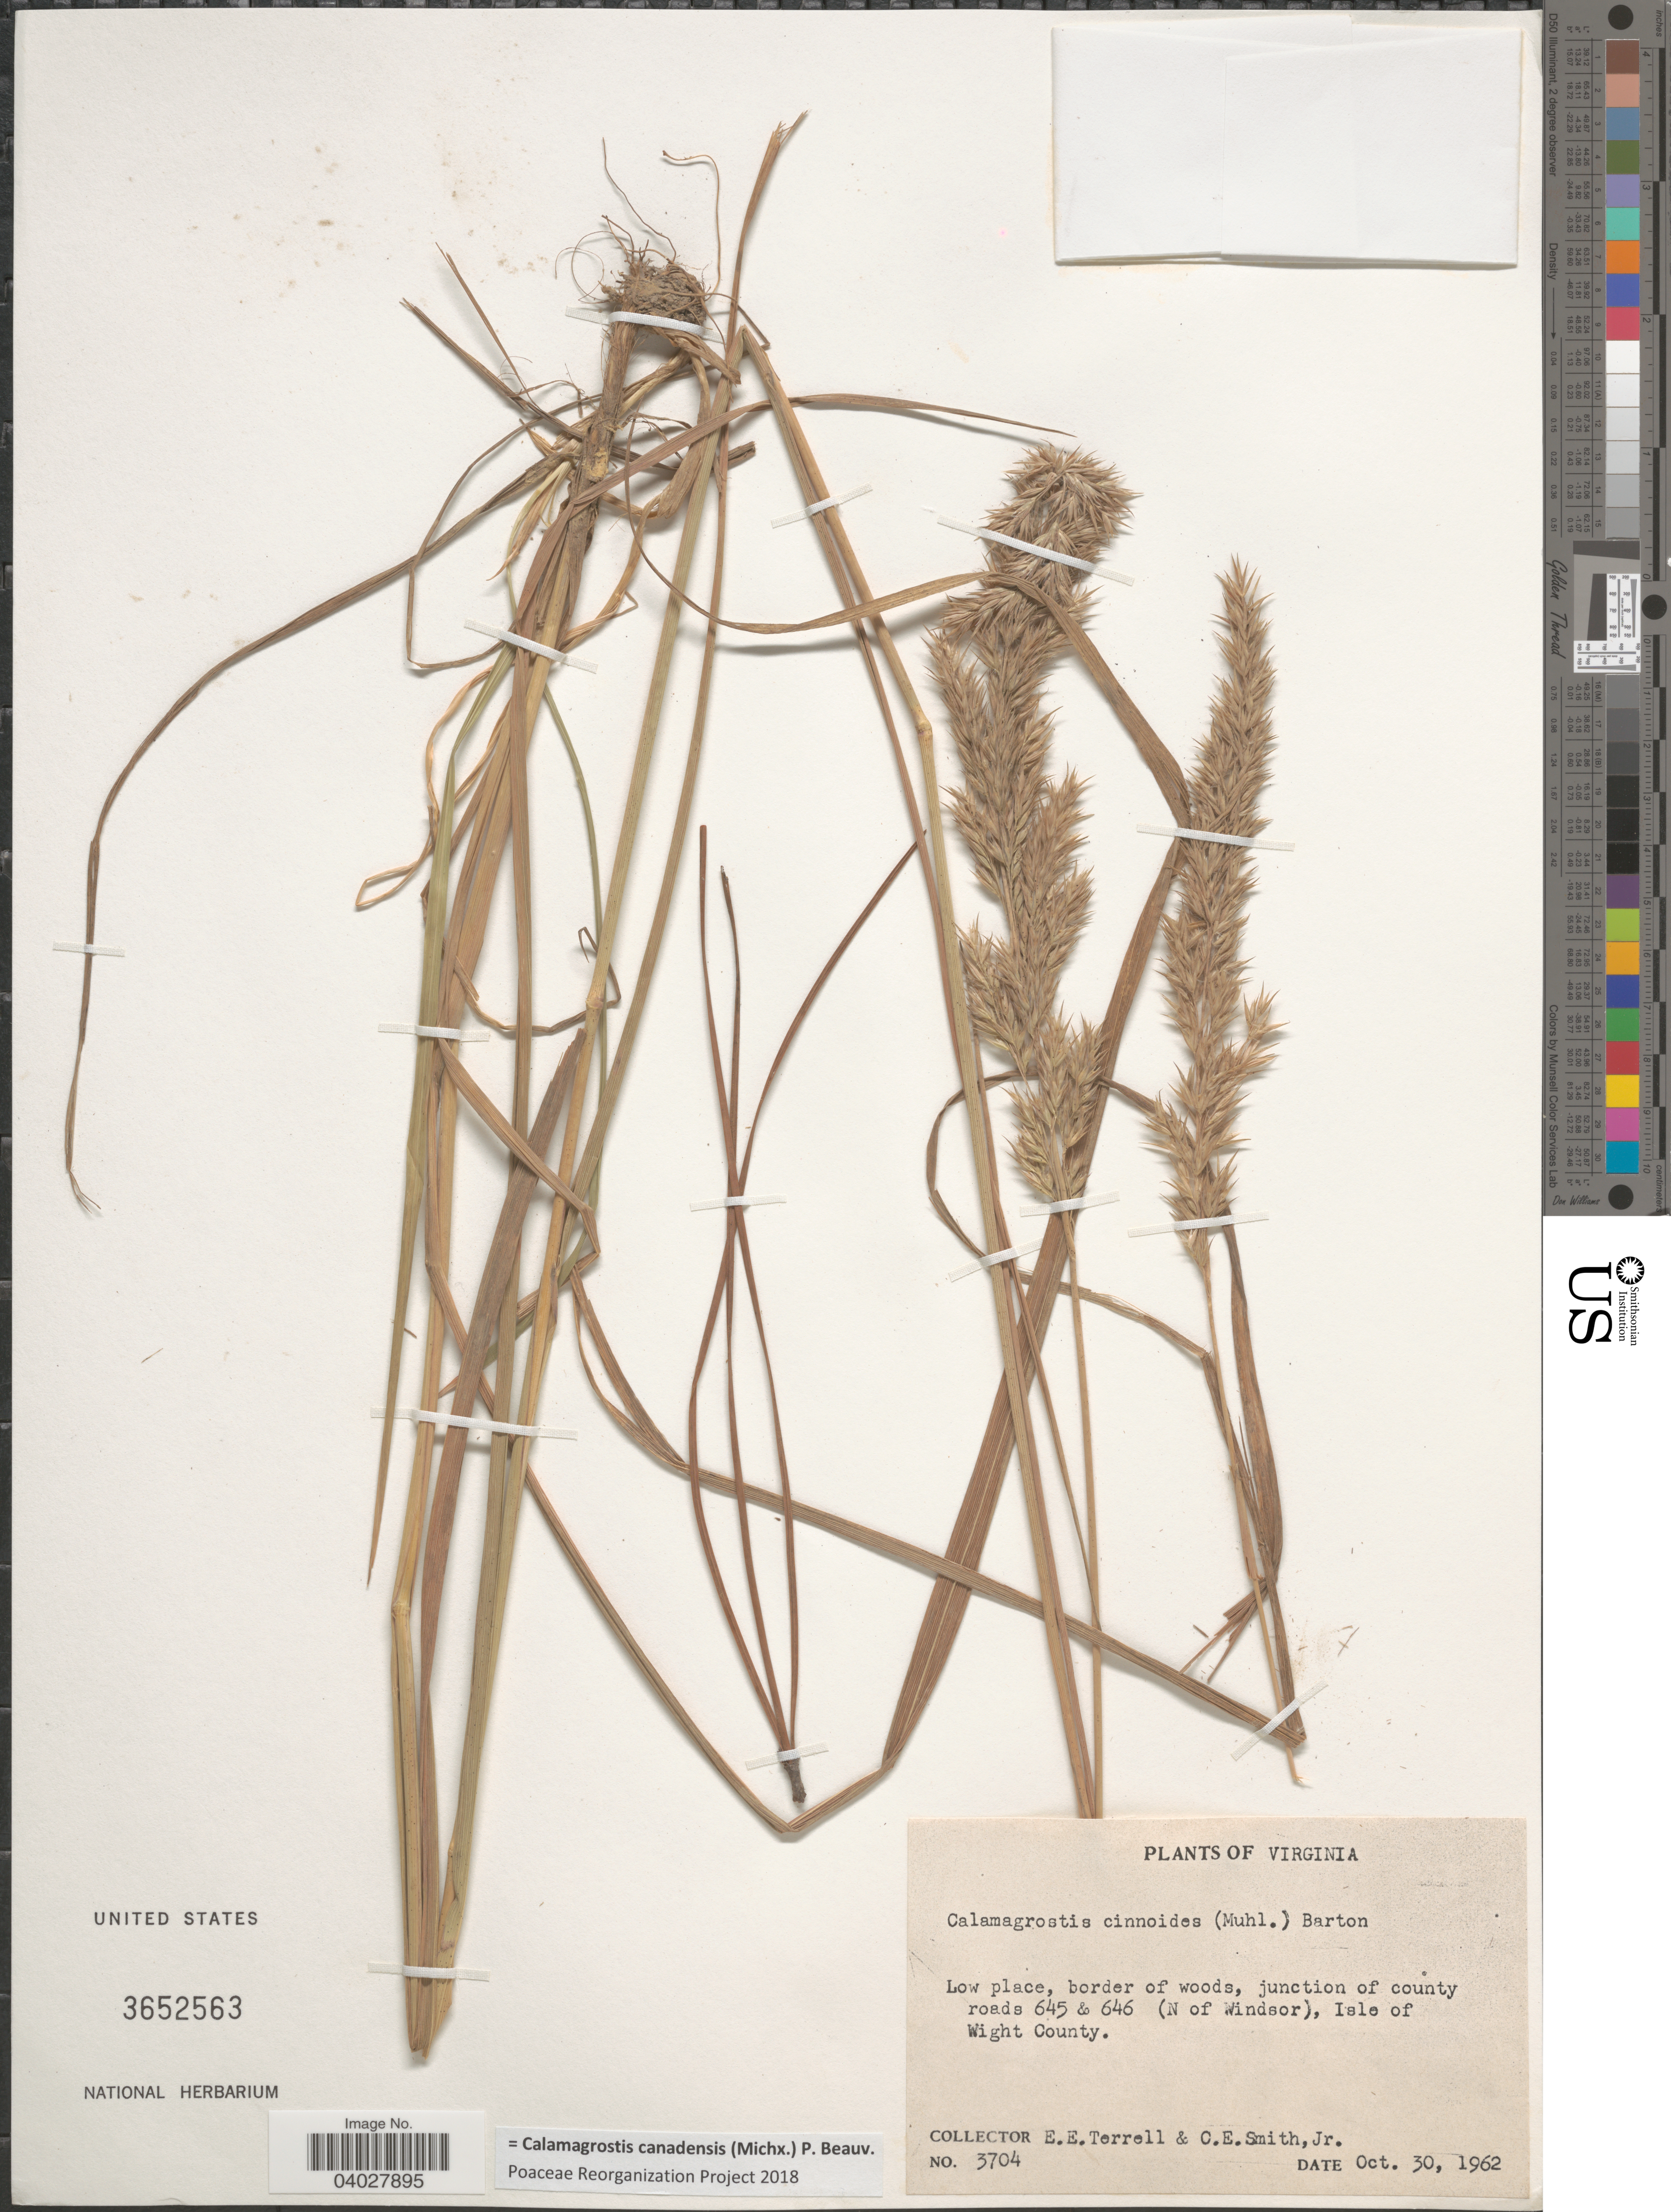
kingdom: Plantae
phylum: Tracheophyta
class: Liliopsida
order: Poales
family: Poaceae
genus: Calamagrostis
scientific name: Calamagrostis canadensis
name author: (Michx.) P. Beauv.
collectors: E. E. Terrell & C. E. Smith Jr.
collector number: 3704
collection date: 1962-10-30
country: United States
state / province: Virginia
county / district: Isle of Wight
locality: Low place, border of woods, junction of county roads 645 & 646 (N of Windsor), Isle of Wight County.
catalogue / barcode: US 3652563